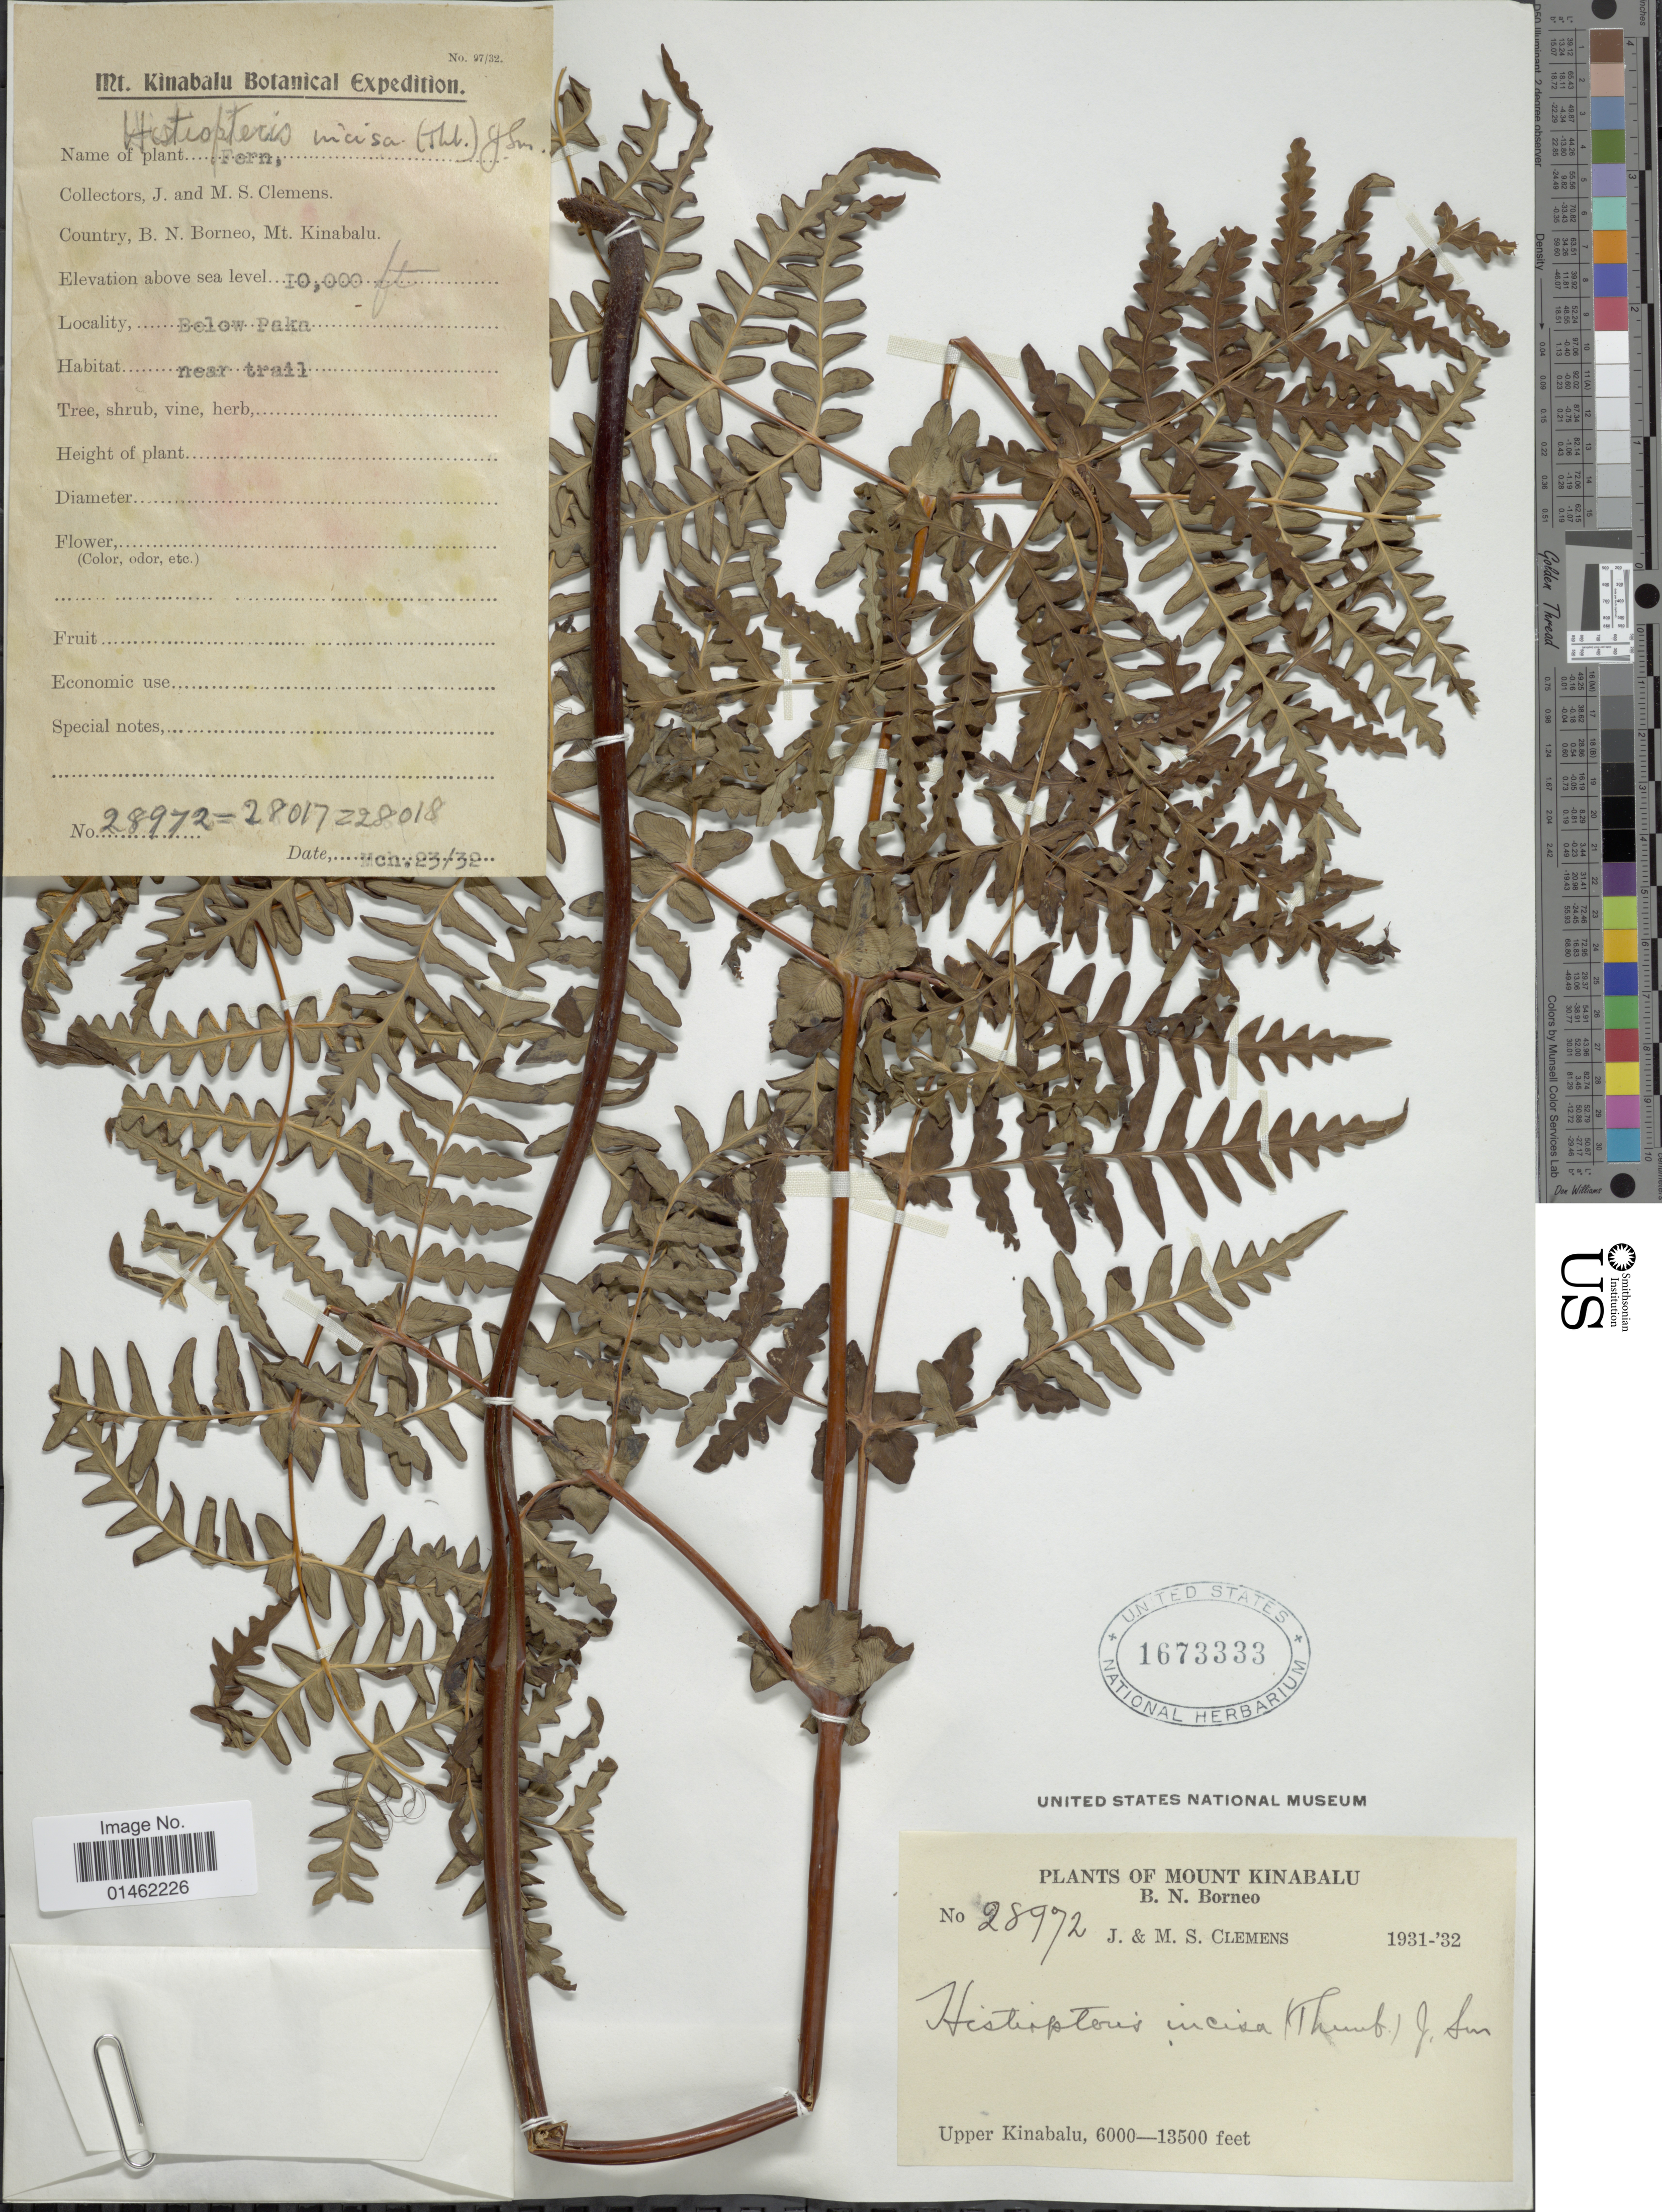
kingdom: Plantae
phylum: Tracheophyta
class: Polypodiopsida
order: Polypodiales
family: Dennstaedtiaceae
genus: Histiopteris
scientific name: Histiopteris incisa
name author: (Thunb.) J. Sm.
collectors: J. Clemens & M. S. Clemens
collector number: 28972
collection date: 1932-03-23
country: Malaysia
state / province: Sabah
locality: Mount Kinabalu, B.N. Borneo, Upper Kinabalu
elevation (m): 1829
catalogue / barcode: US 1673333